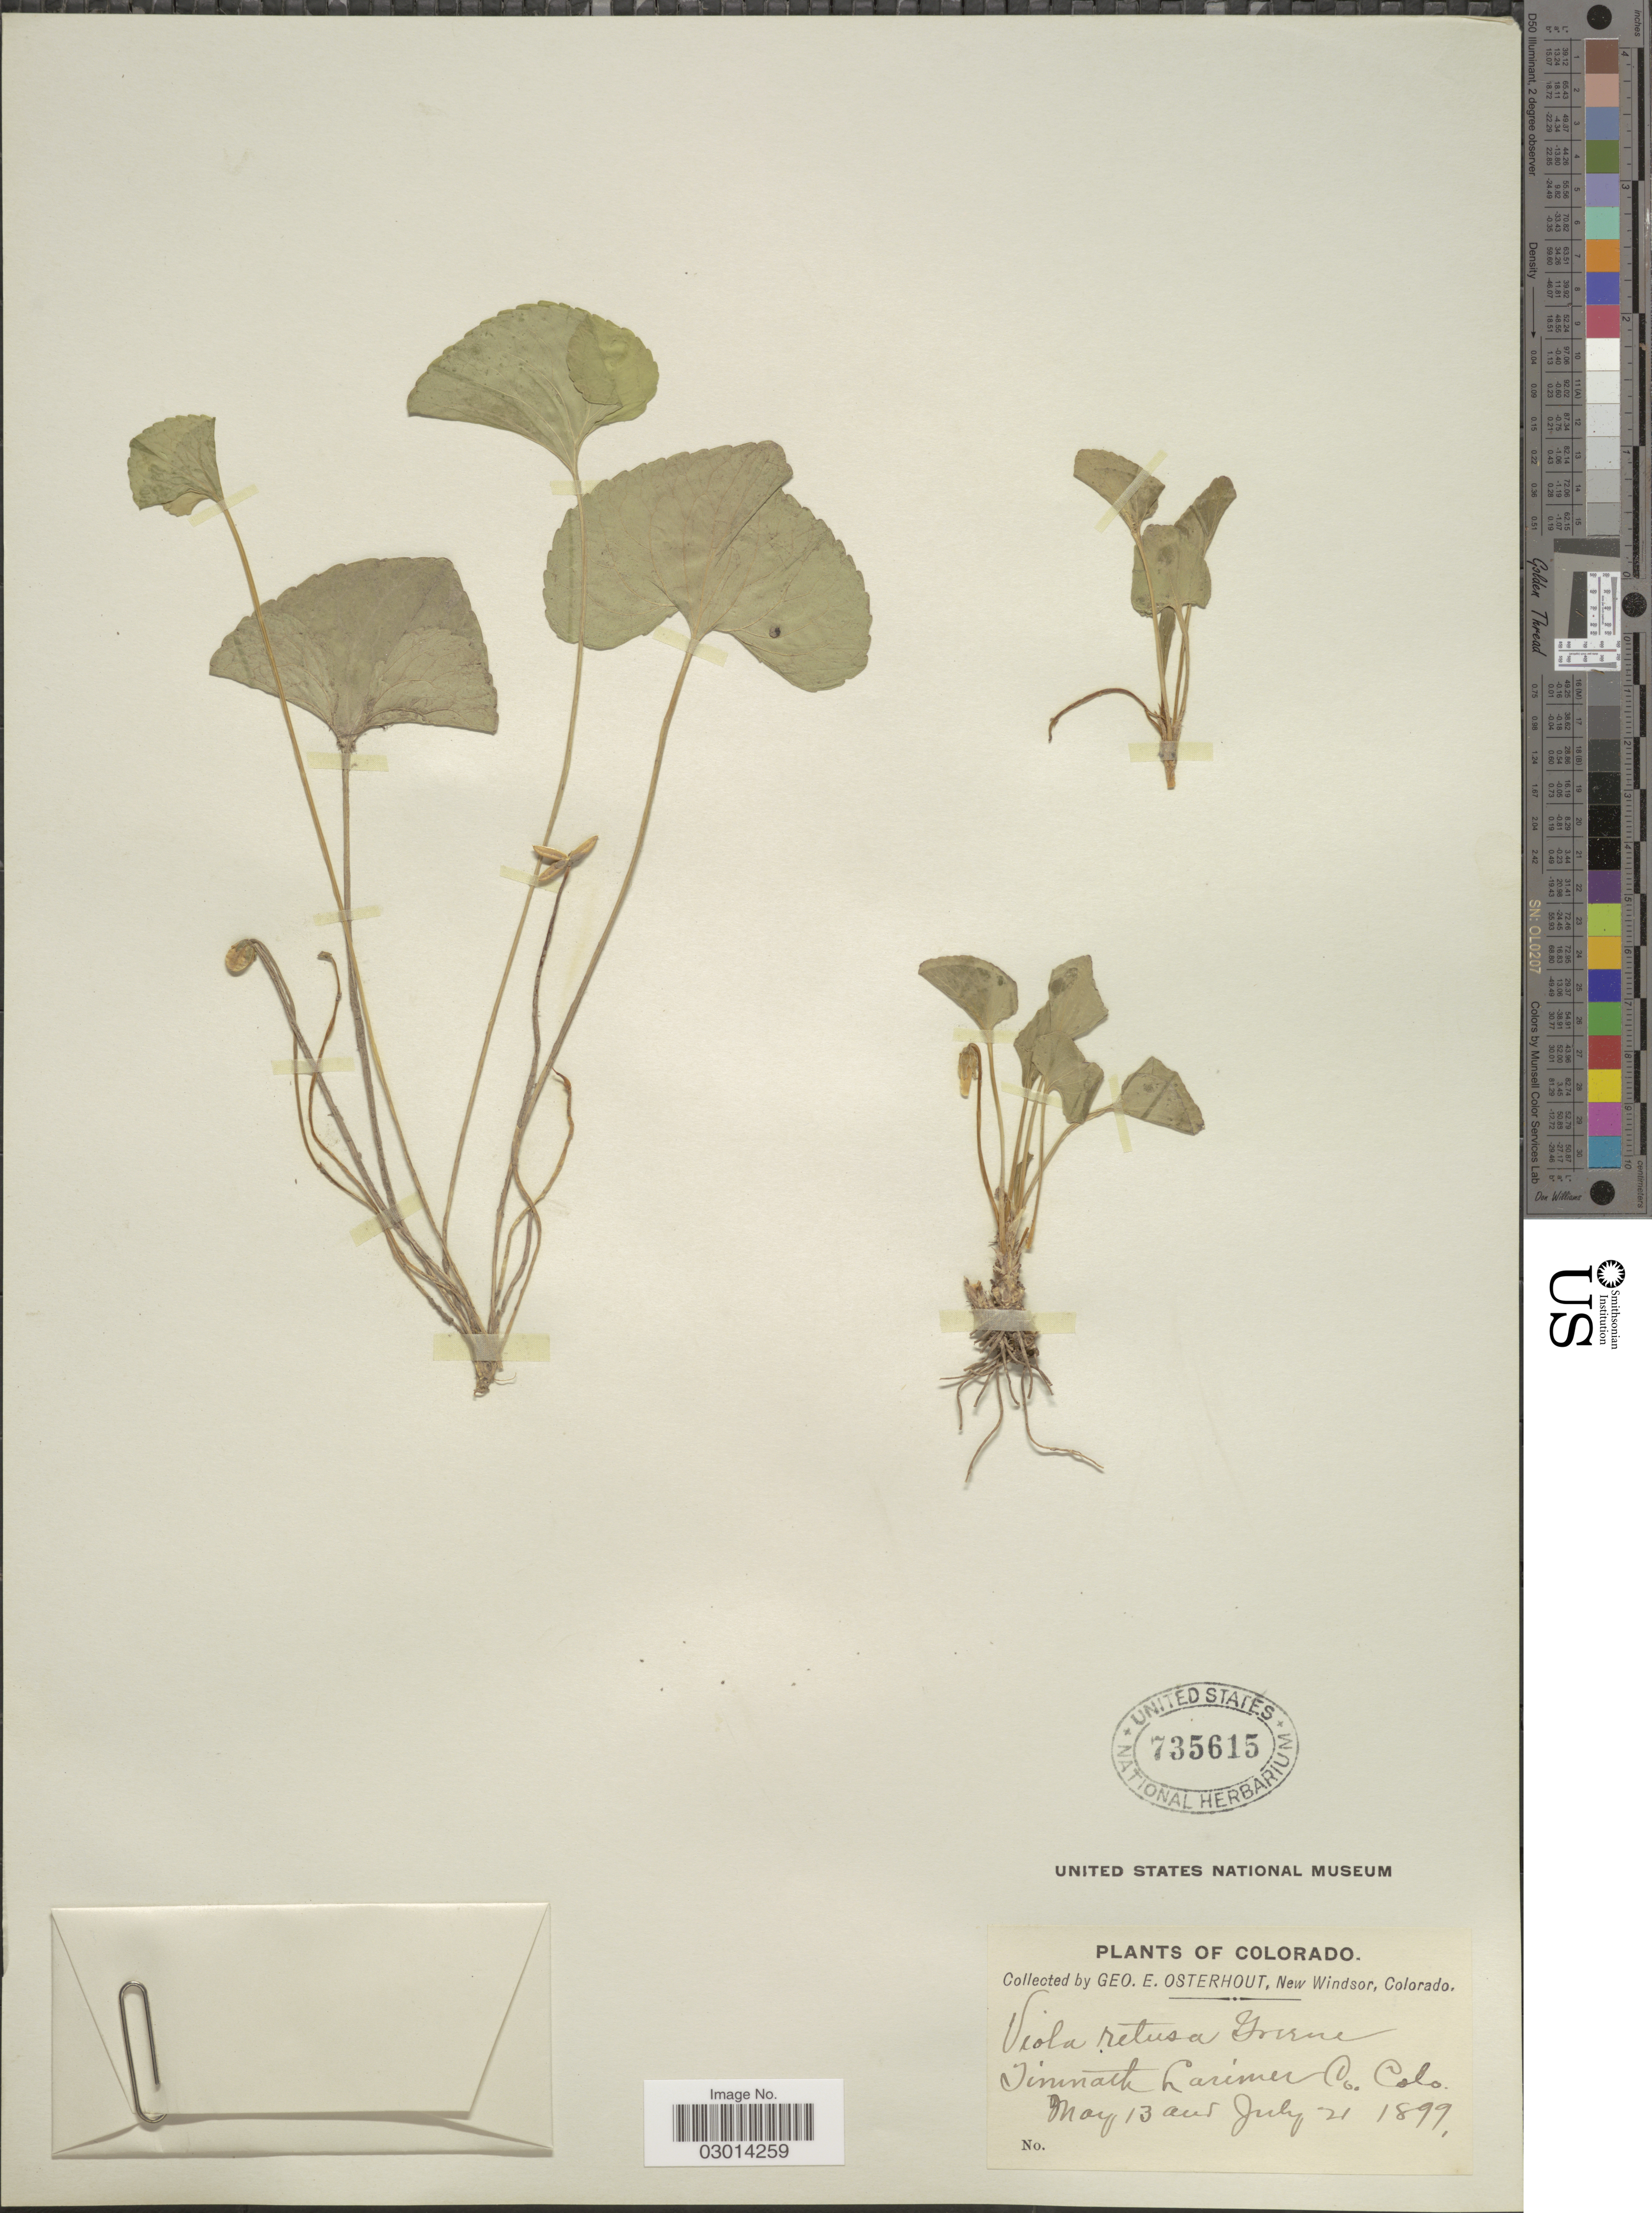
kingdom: Plantae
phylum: Tracheophyta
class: Magnoliopsida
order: Malpighiales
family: Violaceae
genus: Viola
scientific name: Viola retusa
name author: Greene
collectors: G. Osterhout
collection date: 1899-05-13/1899-07-21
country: United States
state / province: Colorado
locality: Timnath Larimer Co. Colo.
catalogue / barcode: US 735615